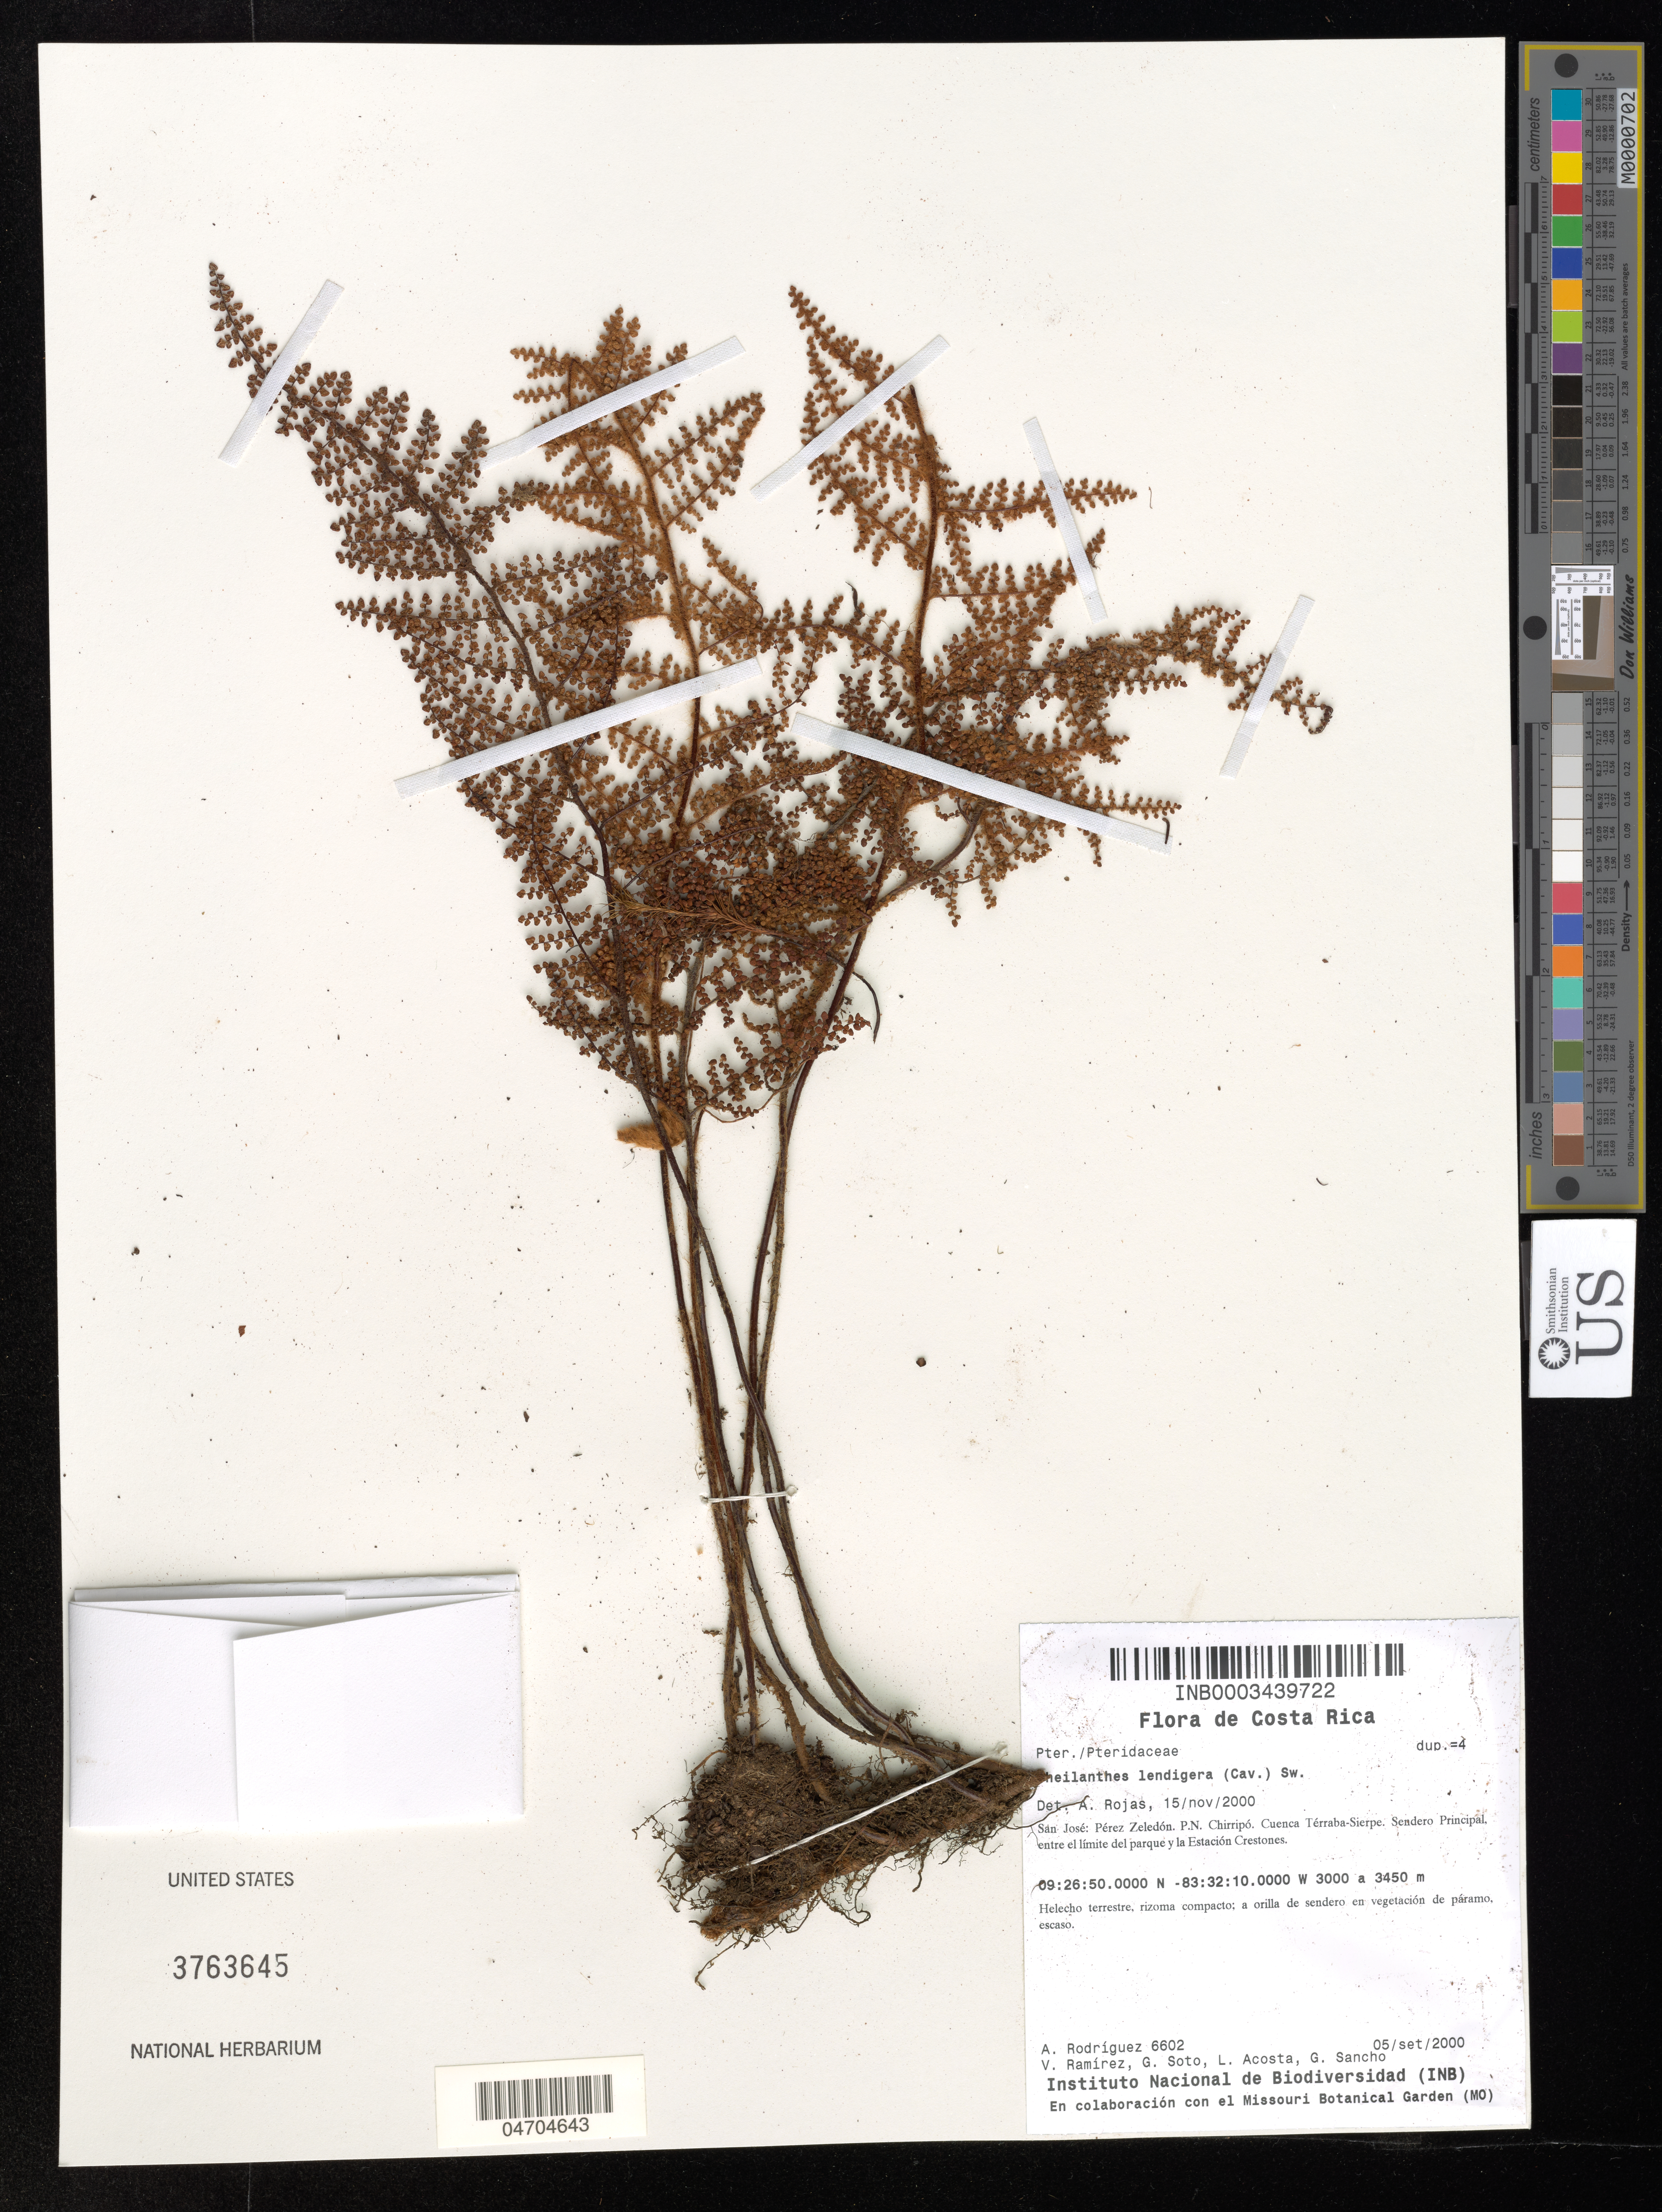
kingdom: Plantae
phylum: Tracheophyta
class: Polypodiopsida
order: Polypodiales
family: Pteridaceae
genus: Myriopteris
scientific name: Myriopteris lendigera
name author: (Cav.) J. Sm.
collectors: A. Rodríguez, V. Ramirez, G. Soto, L. Acosta & G. Sancho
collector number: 6602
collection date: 2000-09-05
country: Costa Rica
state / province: San José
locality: Pérez Zeledón. P. N. Chirripó. Cuenca Térraba-Sierpe. Sendero Principal, entre el límite del parque y la Estación Crestones.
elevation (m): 3000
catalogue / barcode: US 3763645